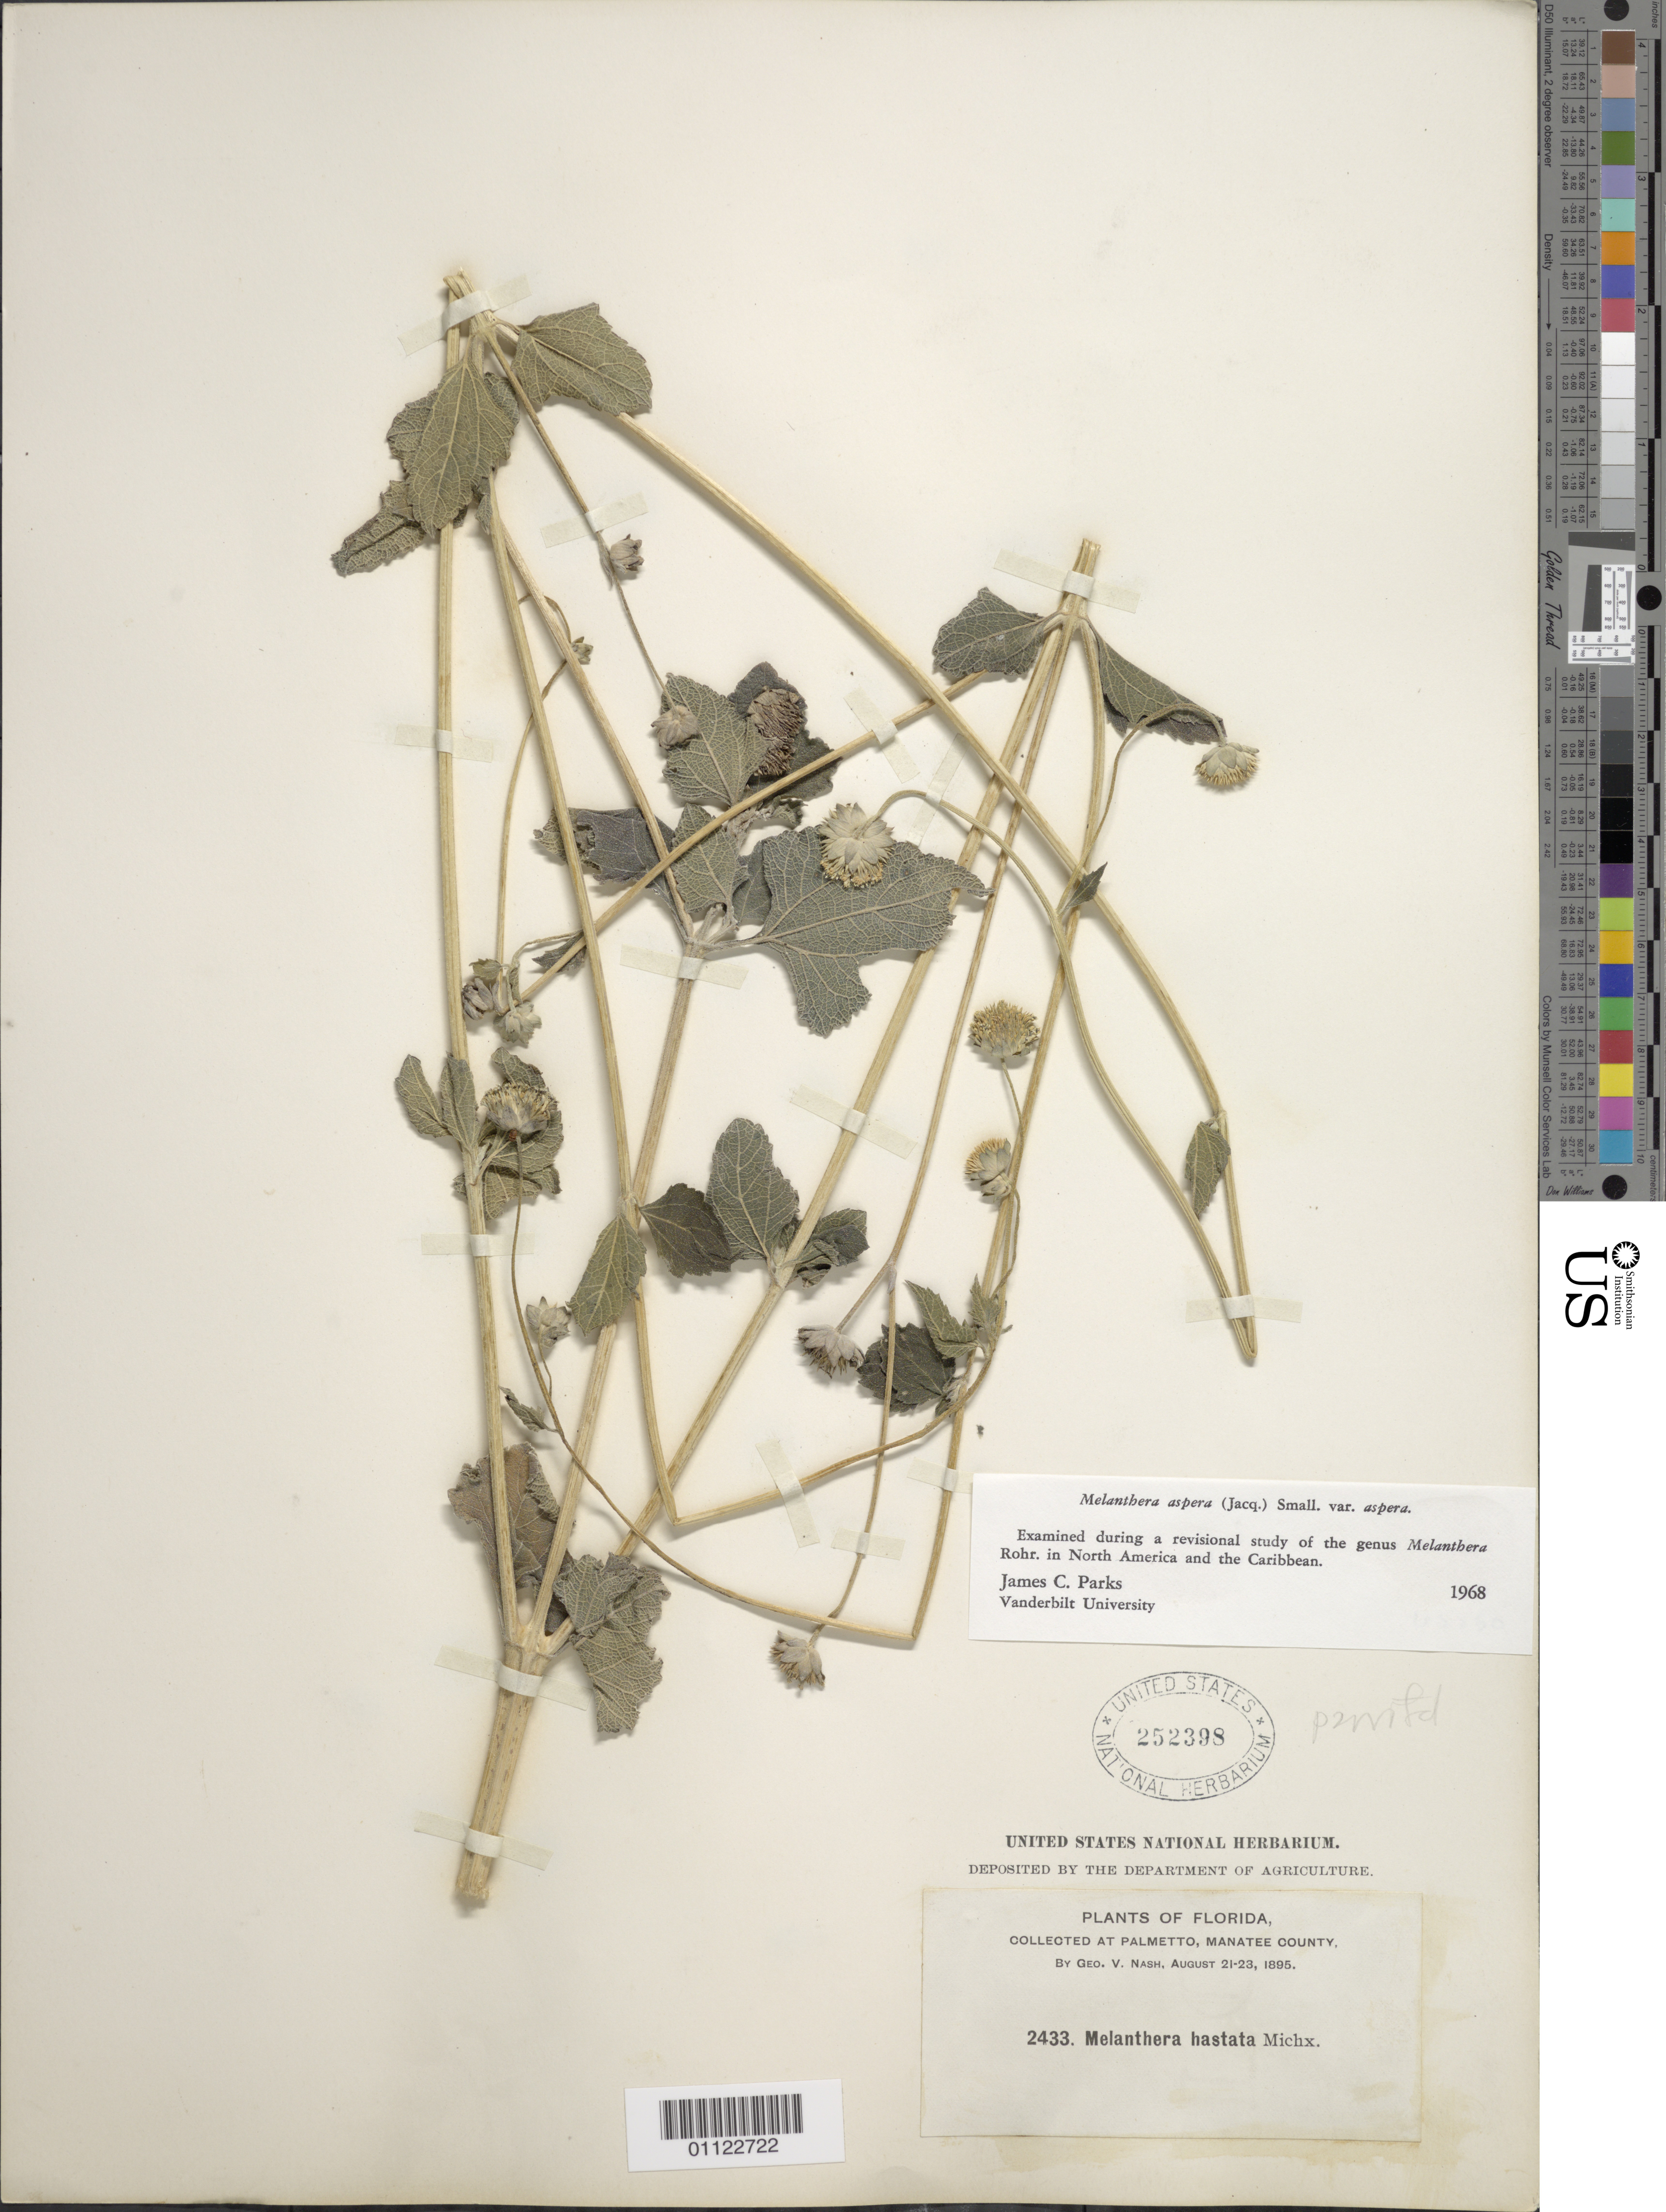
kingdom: Plantae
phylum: Tracheophyta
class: Magnoliopsida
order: Asterales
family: Asteraceae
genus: Melanthera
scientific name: Melanthera parvifolia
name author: Small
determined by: Parks, J. C.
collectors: G. V. Nash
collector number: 2433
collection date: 1895-08-21/1895-08-23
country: United States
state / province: Florida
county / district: Manatee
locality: Palmetto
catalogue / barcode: US 252398